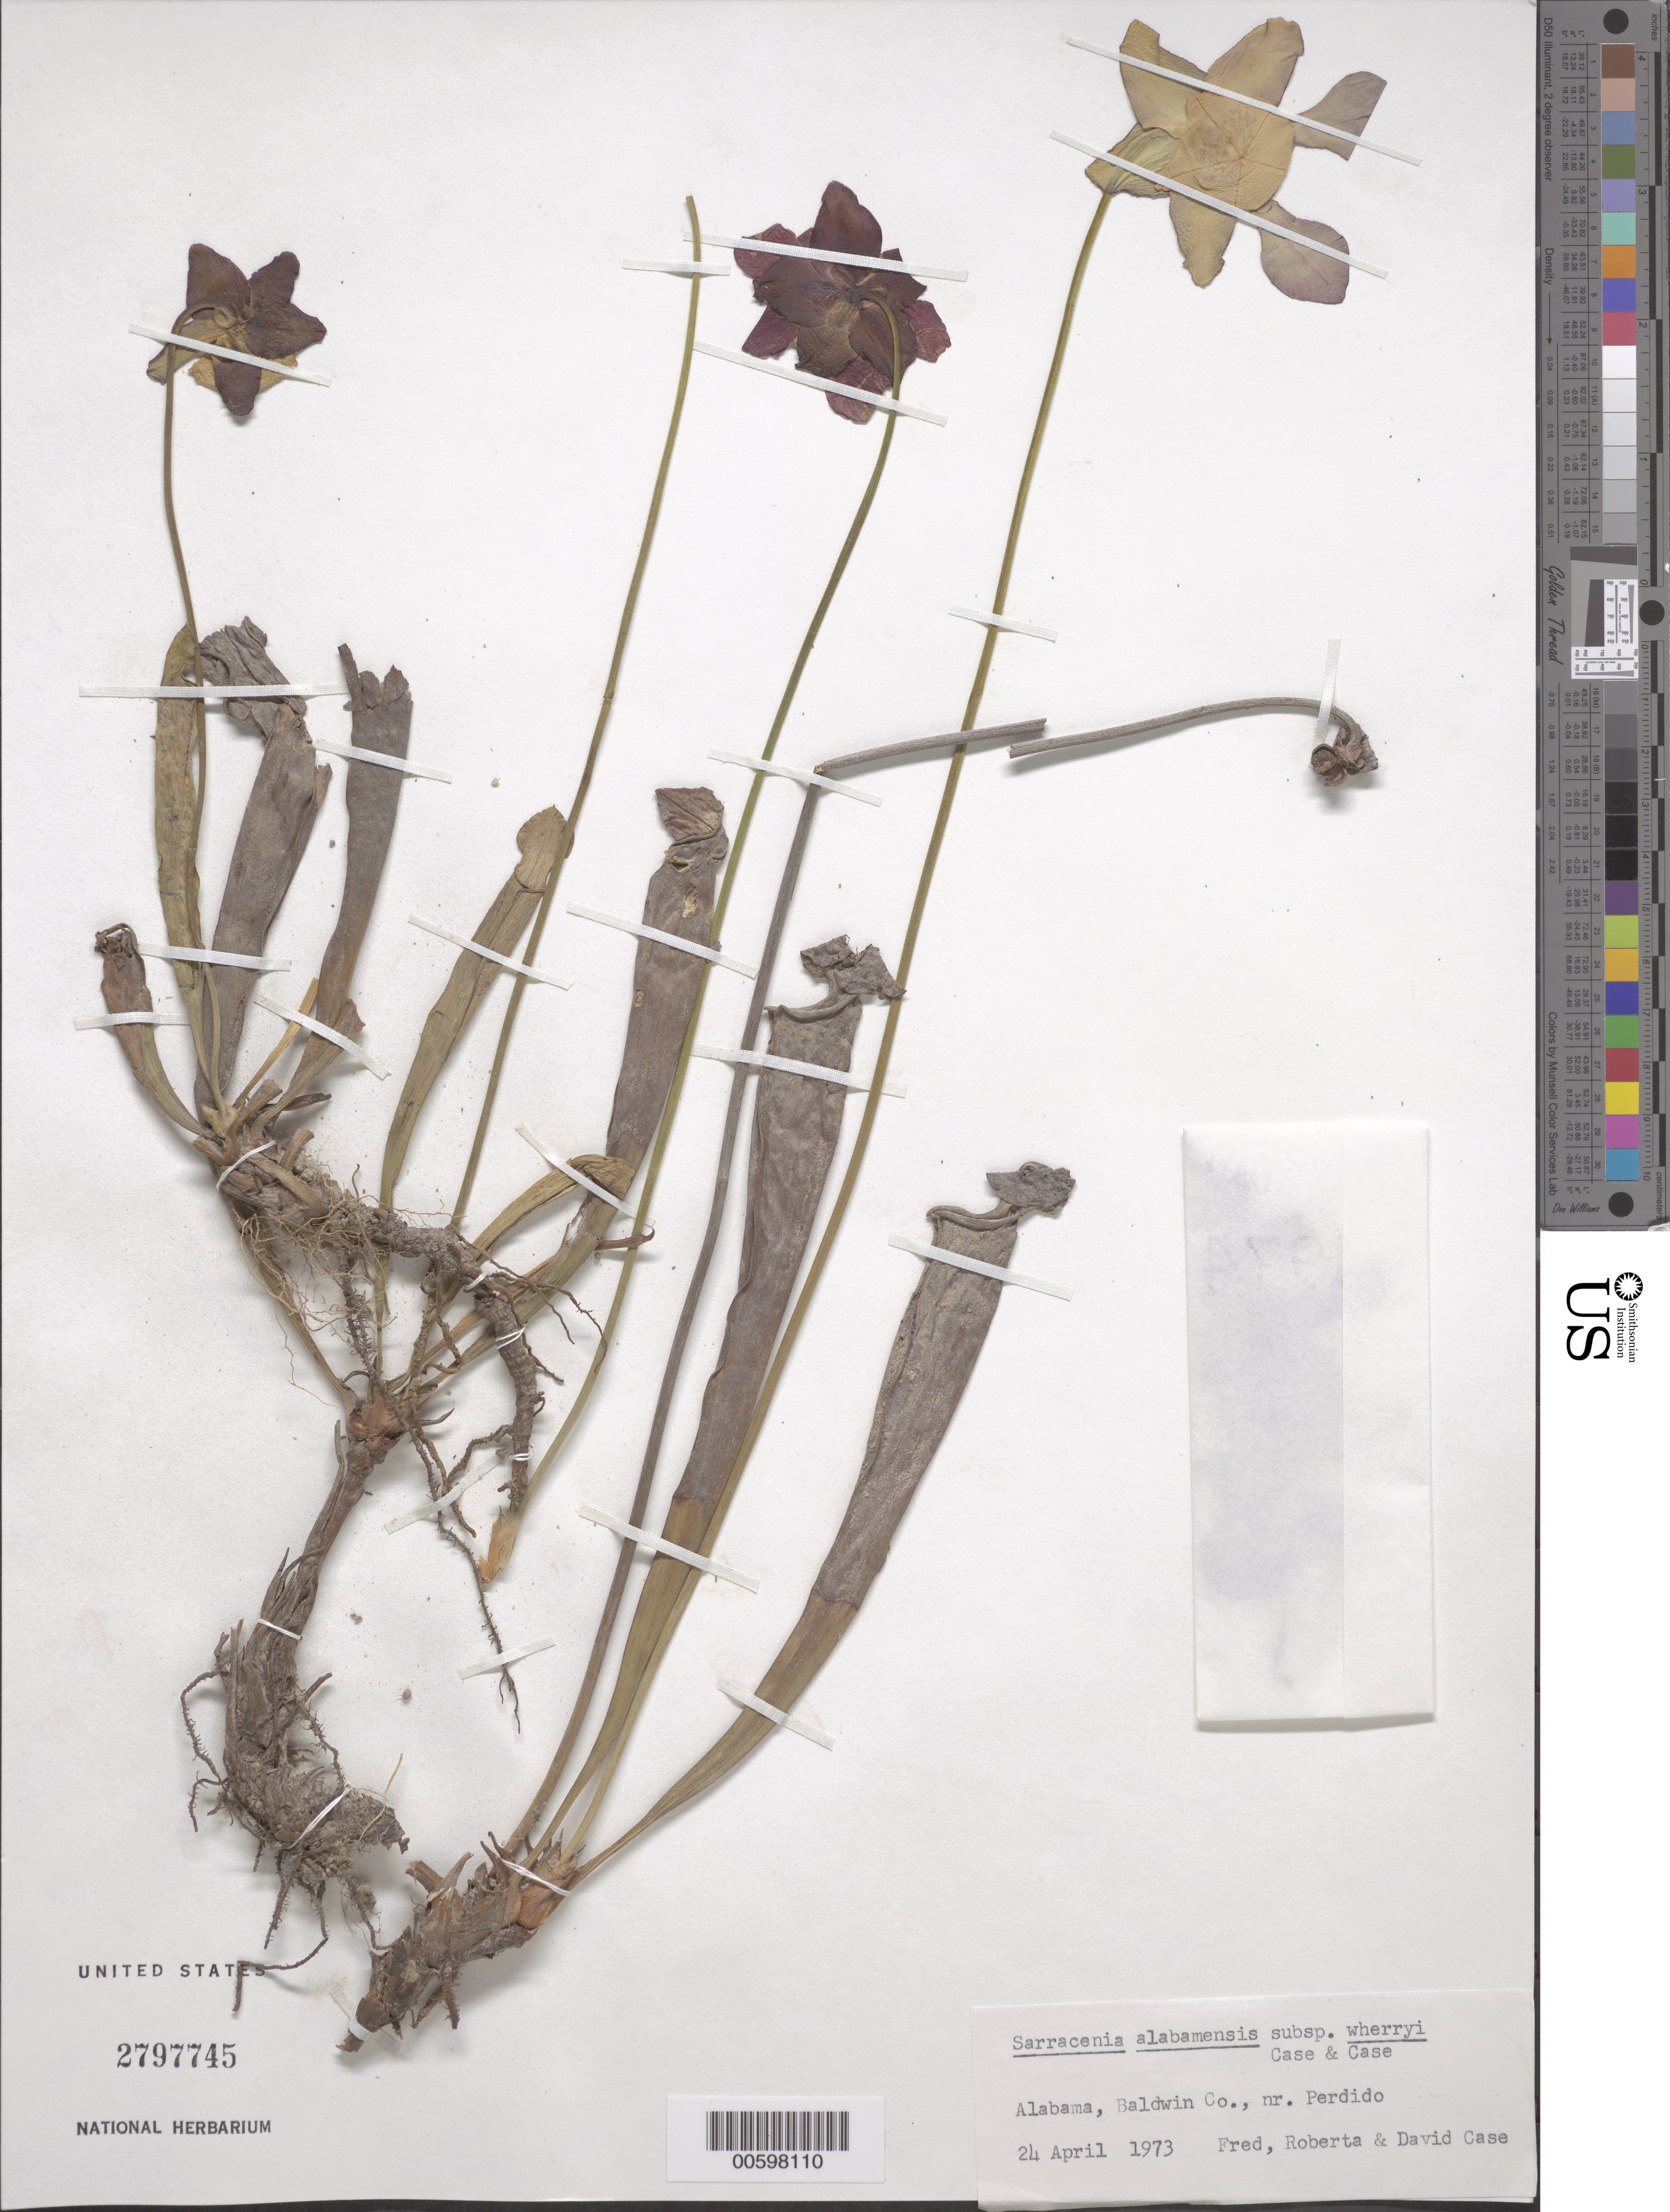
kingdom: Plantae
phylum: Tracheophyta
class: Magnoliopsida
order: Ericales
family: Sarraceniaceae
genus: Sarracenia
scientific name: Sarracenia chrysea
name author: Trexler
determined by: Trexler, Carson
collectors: F. Case, R. Case & D. Case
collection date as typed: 24 Apr 1973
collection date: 1973-04-24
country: United States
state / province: Alabama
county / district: Baldwin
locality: Near Perdido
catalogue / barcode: US 2797745